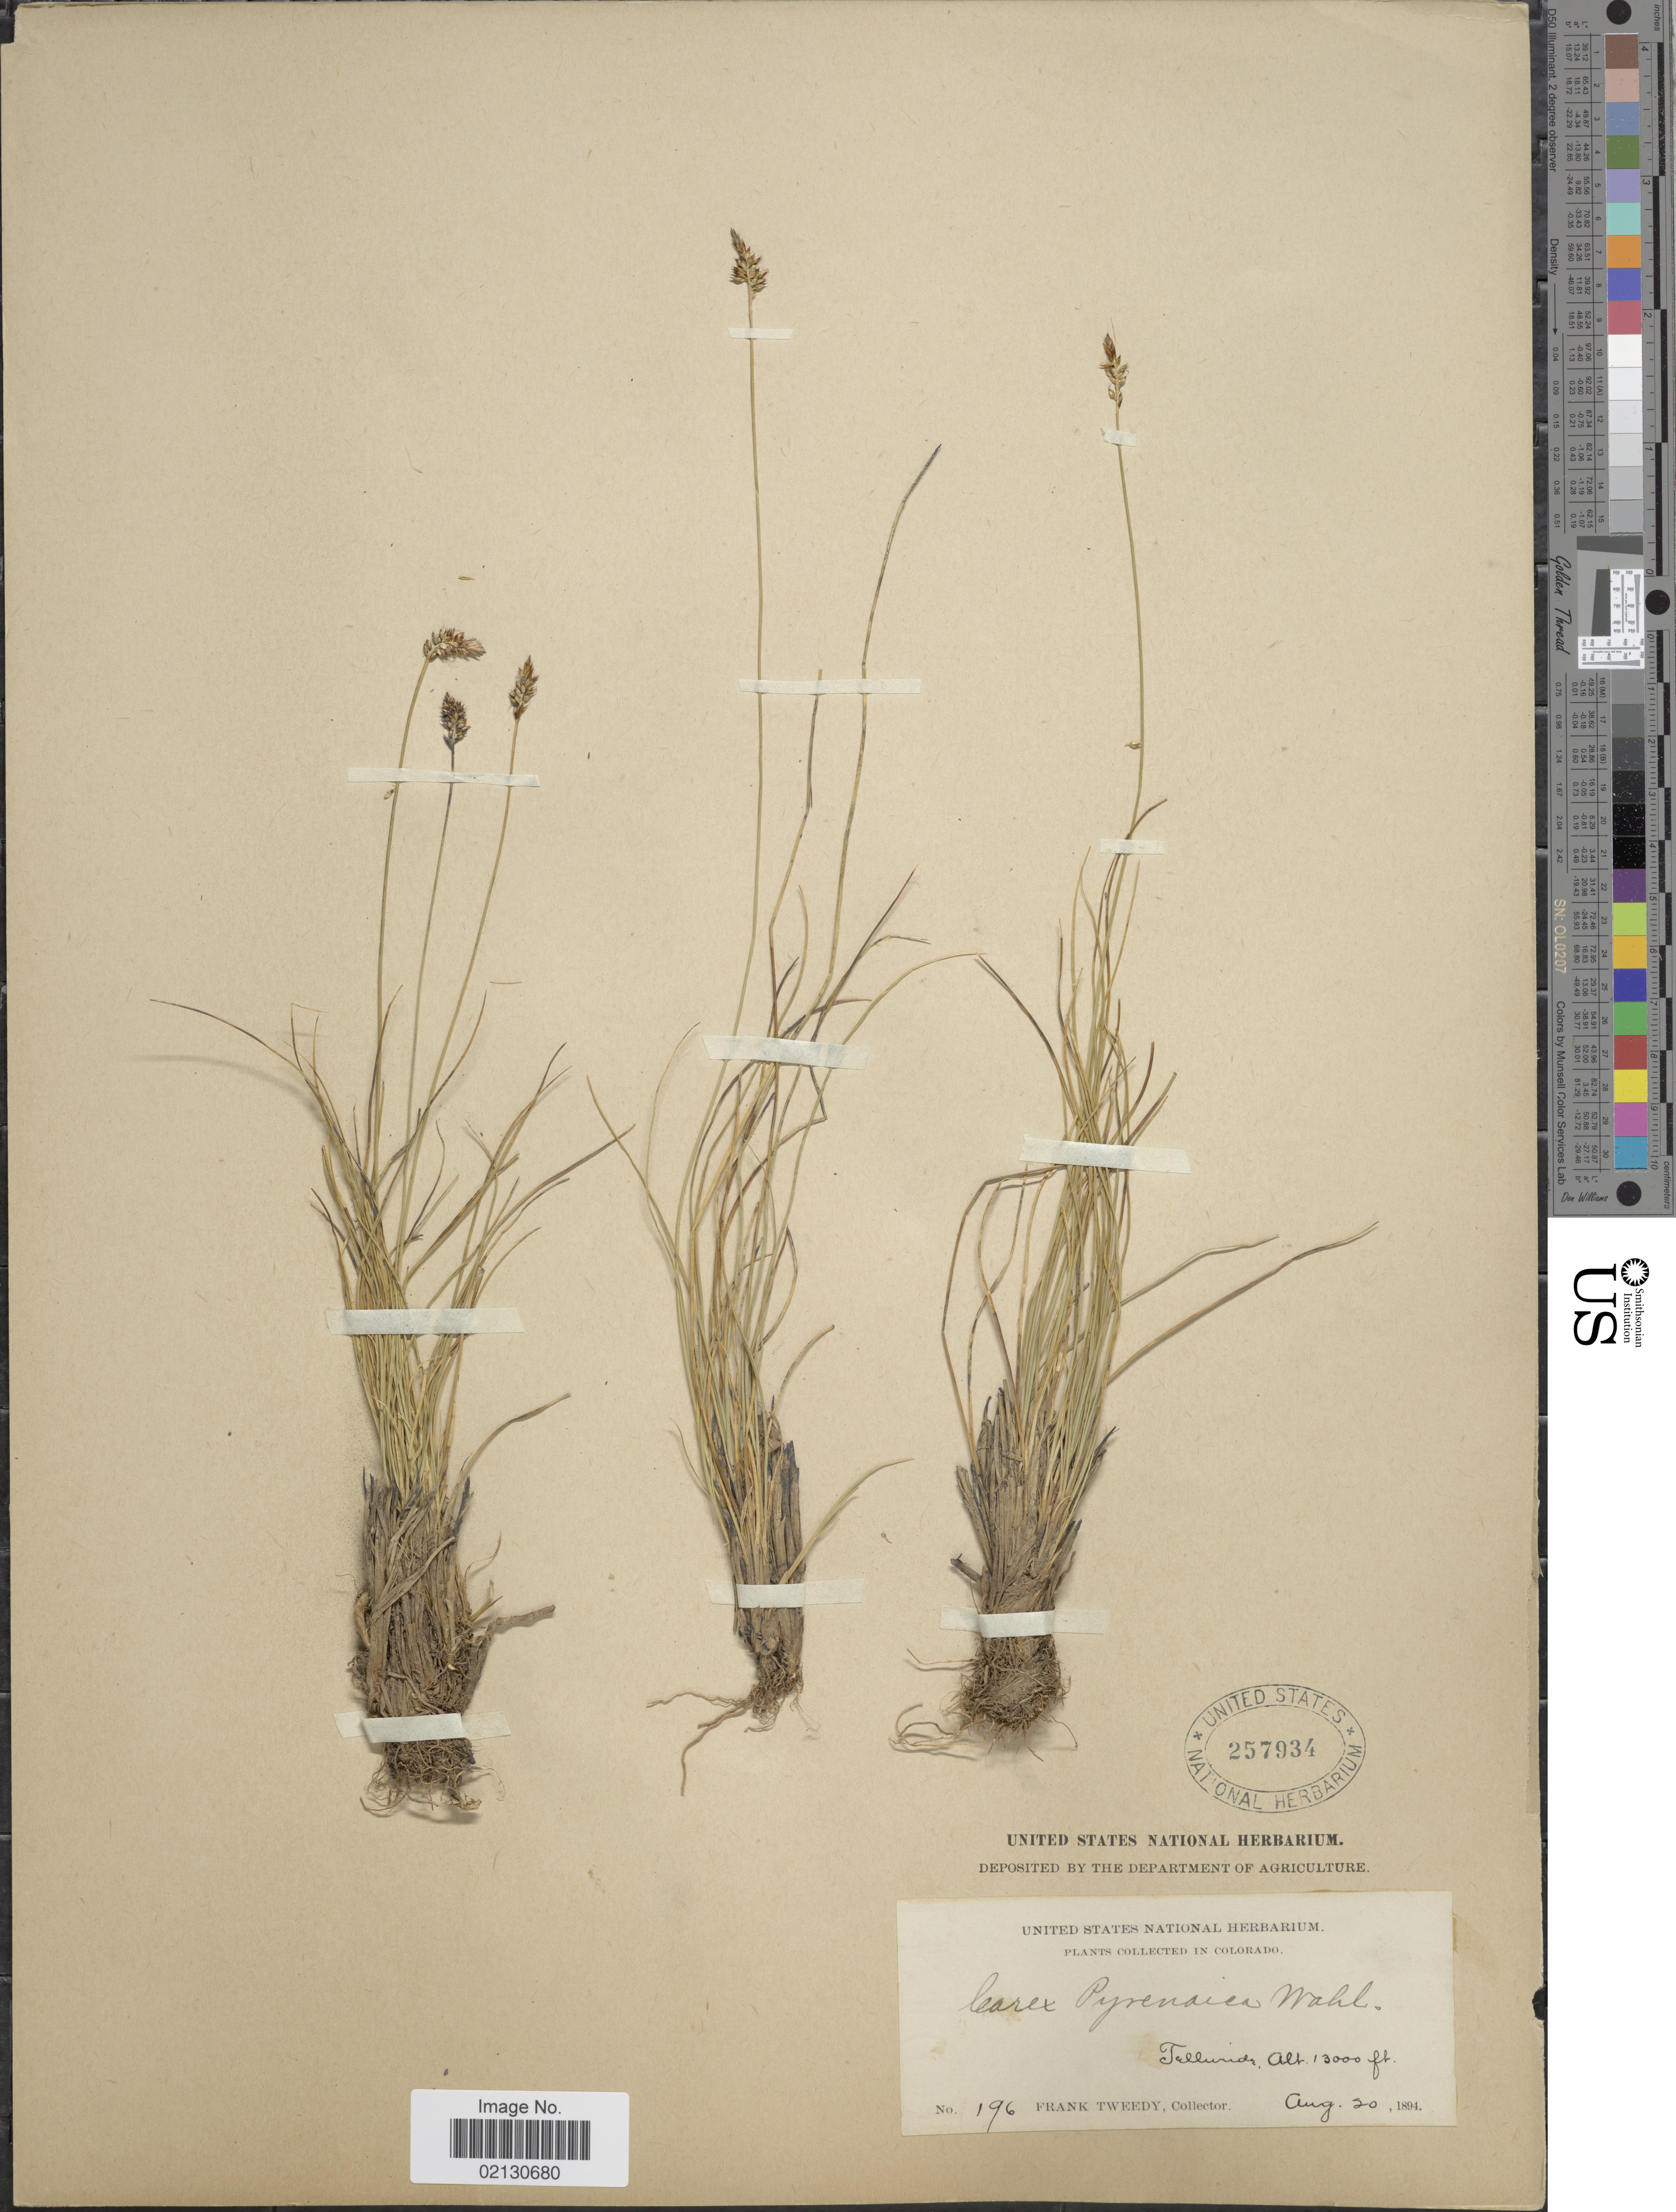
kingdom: Plantae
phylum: Tracheophyta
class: Liliopsida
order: Poales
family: Cyperaceae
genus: Carex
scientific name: Carex micropoda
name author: C.A. Mey.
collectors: F. Tweedy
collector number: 196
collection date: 1894-08-20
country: United States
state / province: Colorado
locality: Telluride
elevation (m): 3962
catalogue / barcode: US 257934